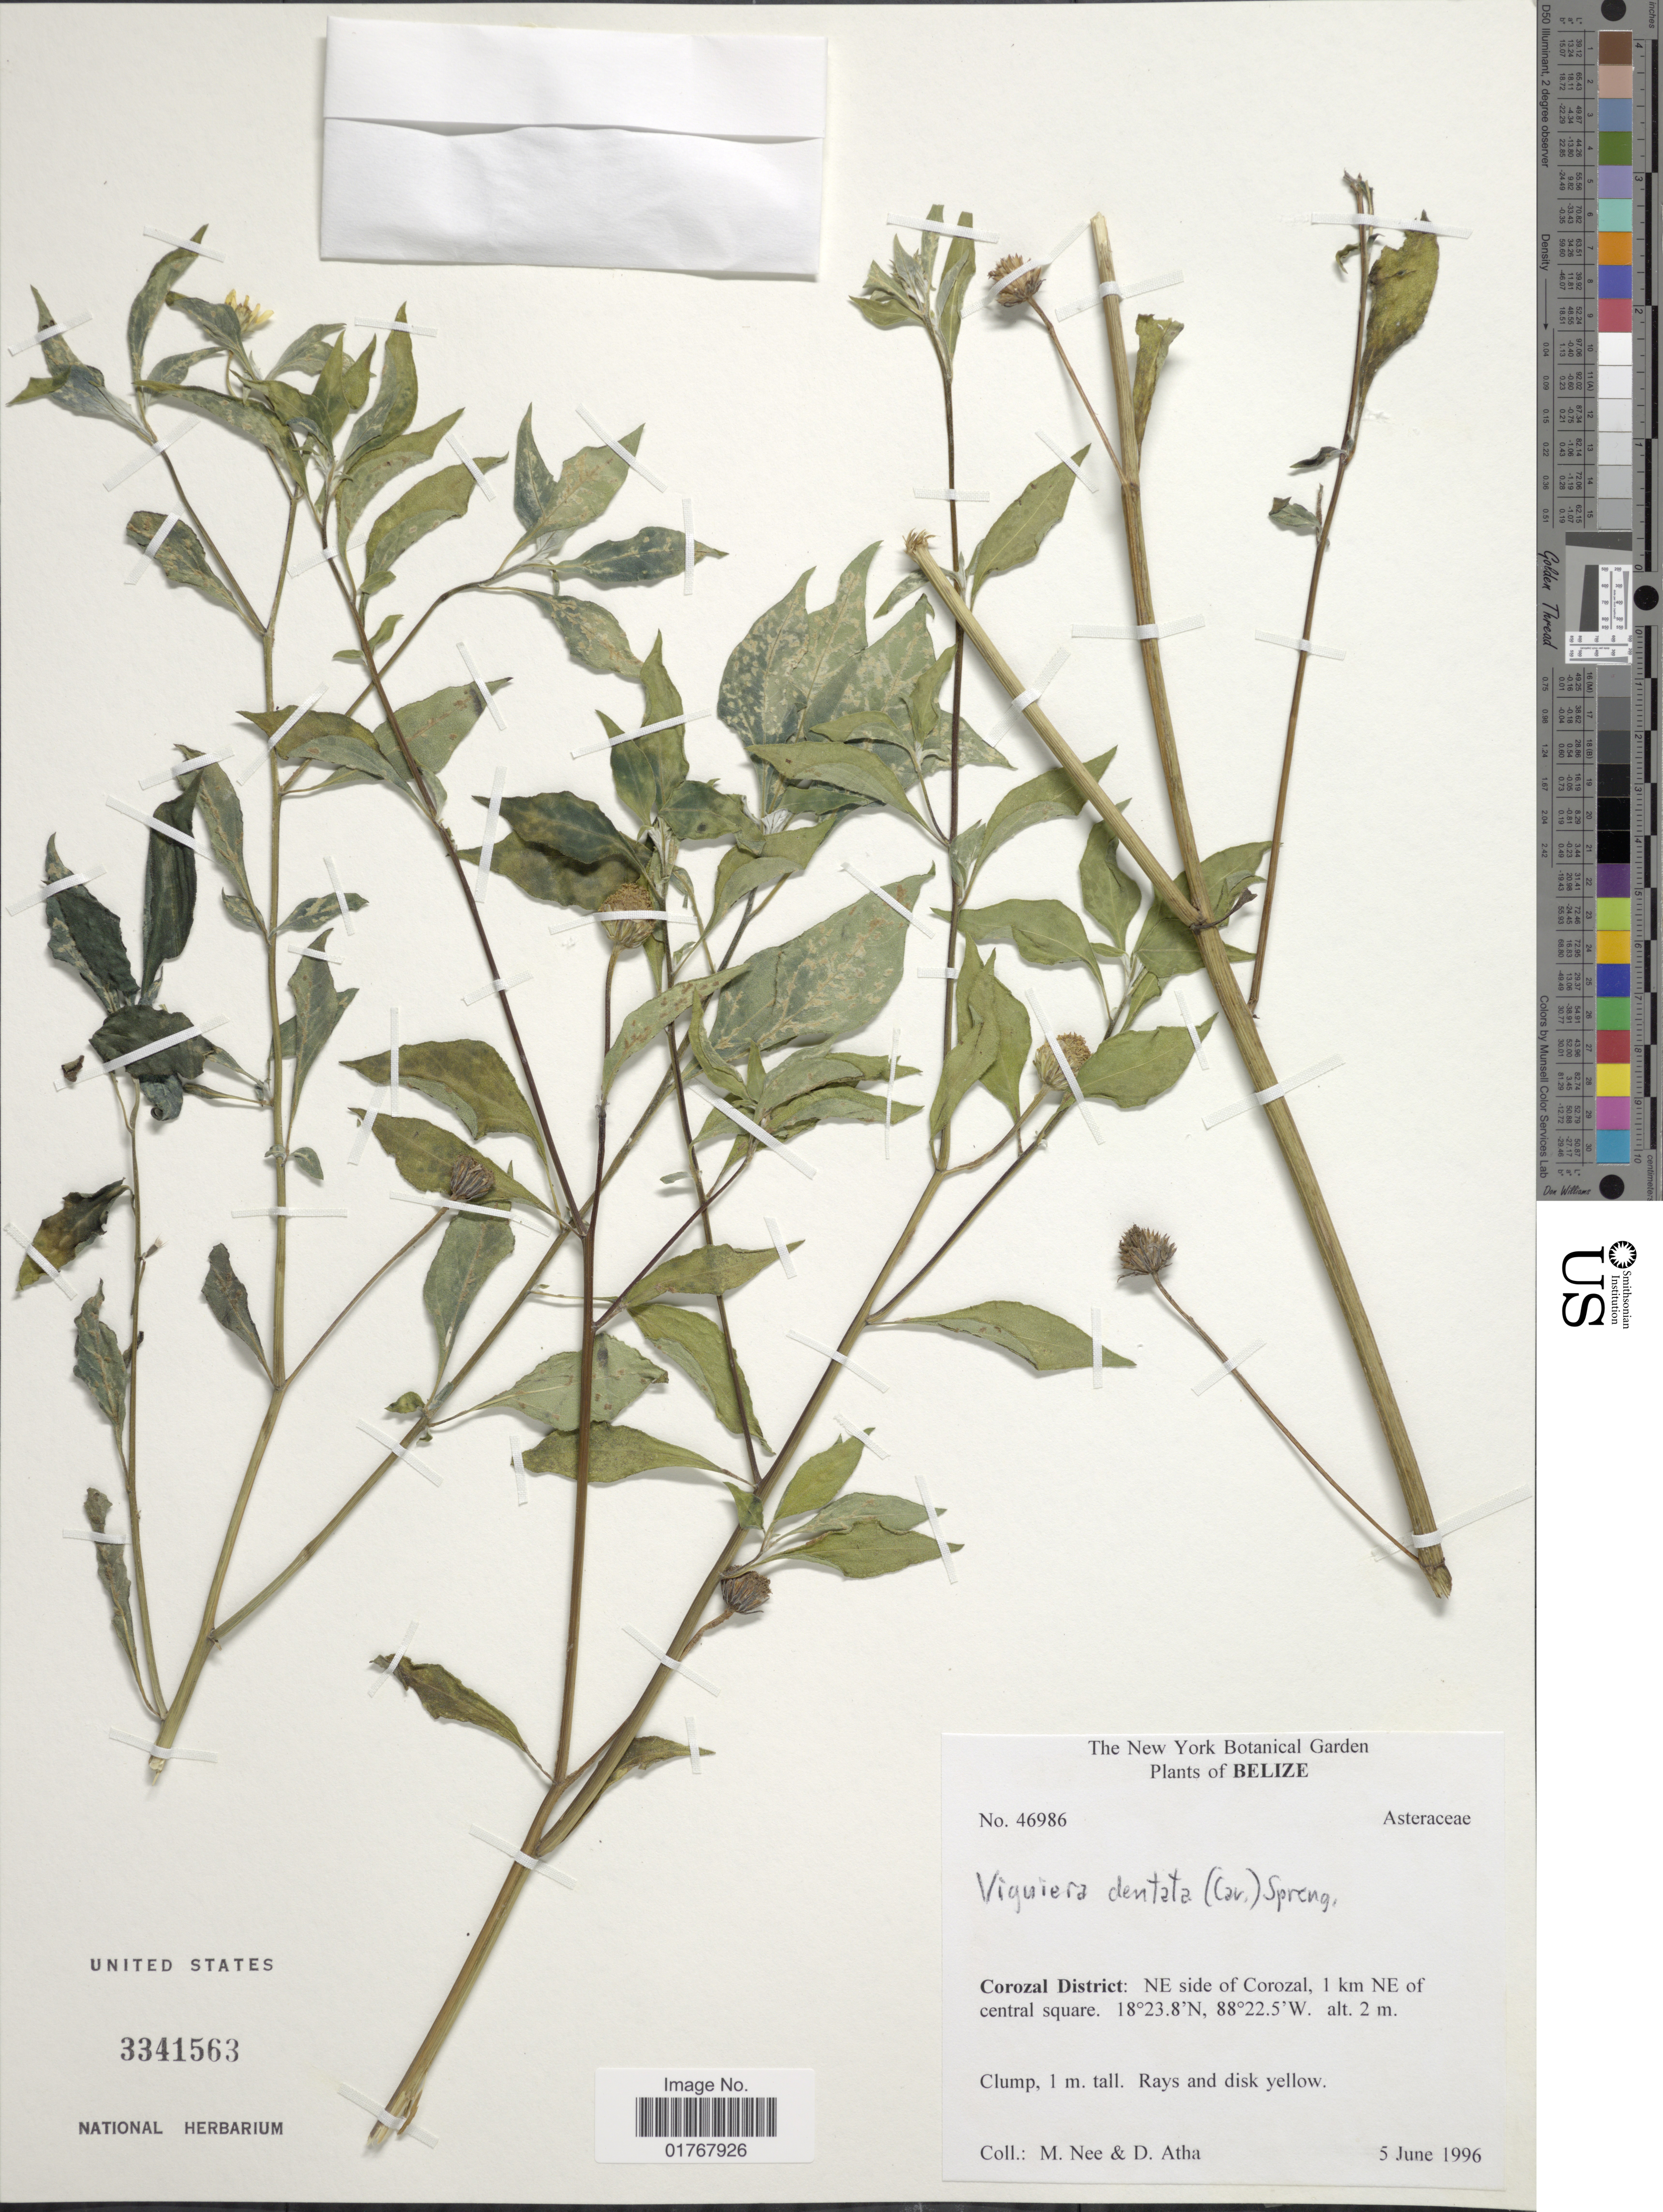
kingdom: Plantae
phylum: Tracheophyta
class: Magnoliopsida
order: Asterales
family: Asteraceae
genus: Viguiera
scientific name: Viguiera dentata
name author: (Cav.) Spreng.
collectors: M. Nee & D. Atha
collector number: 46986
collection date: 1996-06-05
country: Belize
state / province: Corozal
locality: Corozal District: NE side of Corozal, 1 km NE of central square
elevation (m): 2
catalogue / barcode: US 3341563